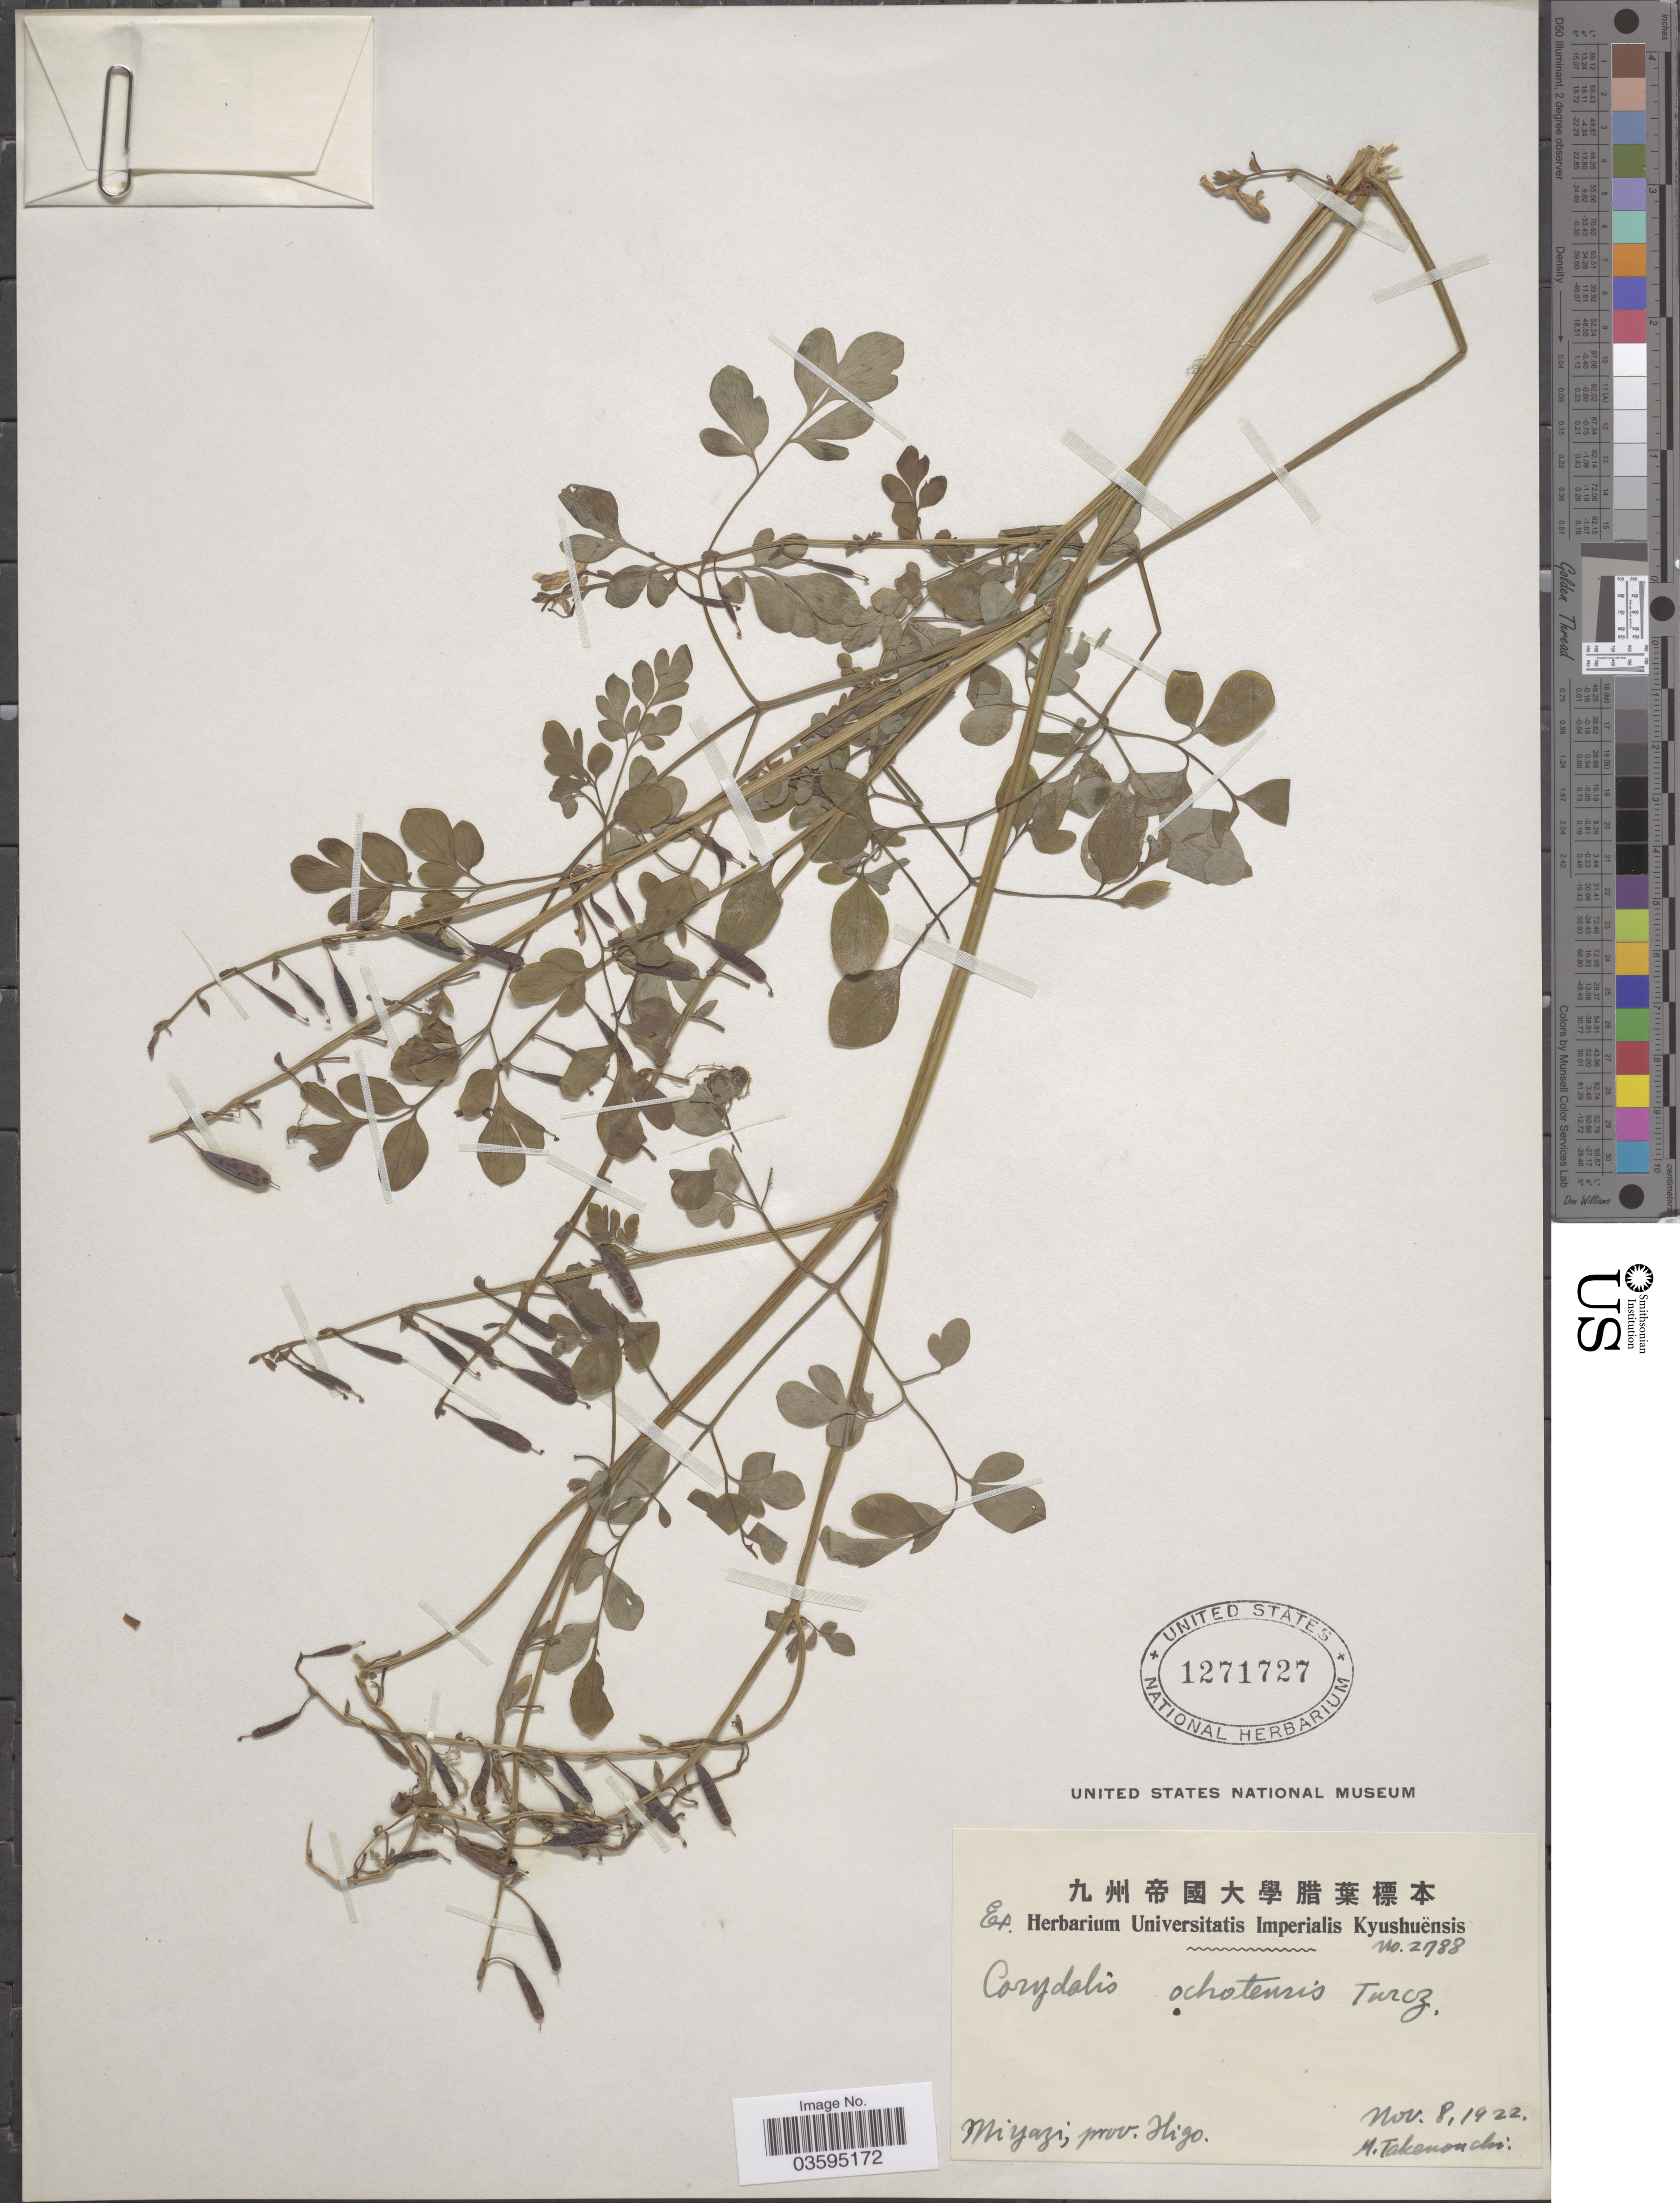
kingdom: Plantae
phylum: Tracheophyta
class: Magnoliopsida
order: Ranunculales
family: Papaveraceae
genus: Corydalis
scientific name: Corydalis ochotensis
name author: Turcz.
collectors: M. Takenouchi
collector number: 2788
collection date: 1922-11-08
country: Japan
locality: Miyazi, prov. Higo.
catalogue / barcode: US 1271727